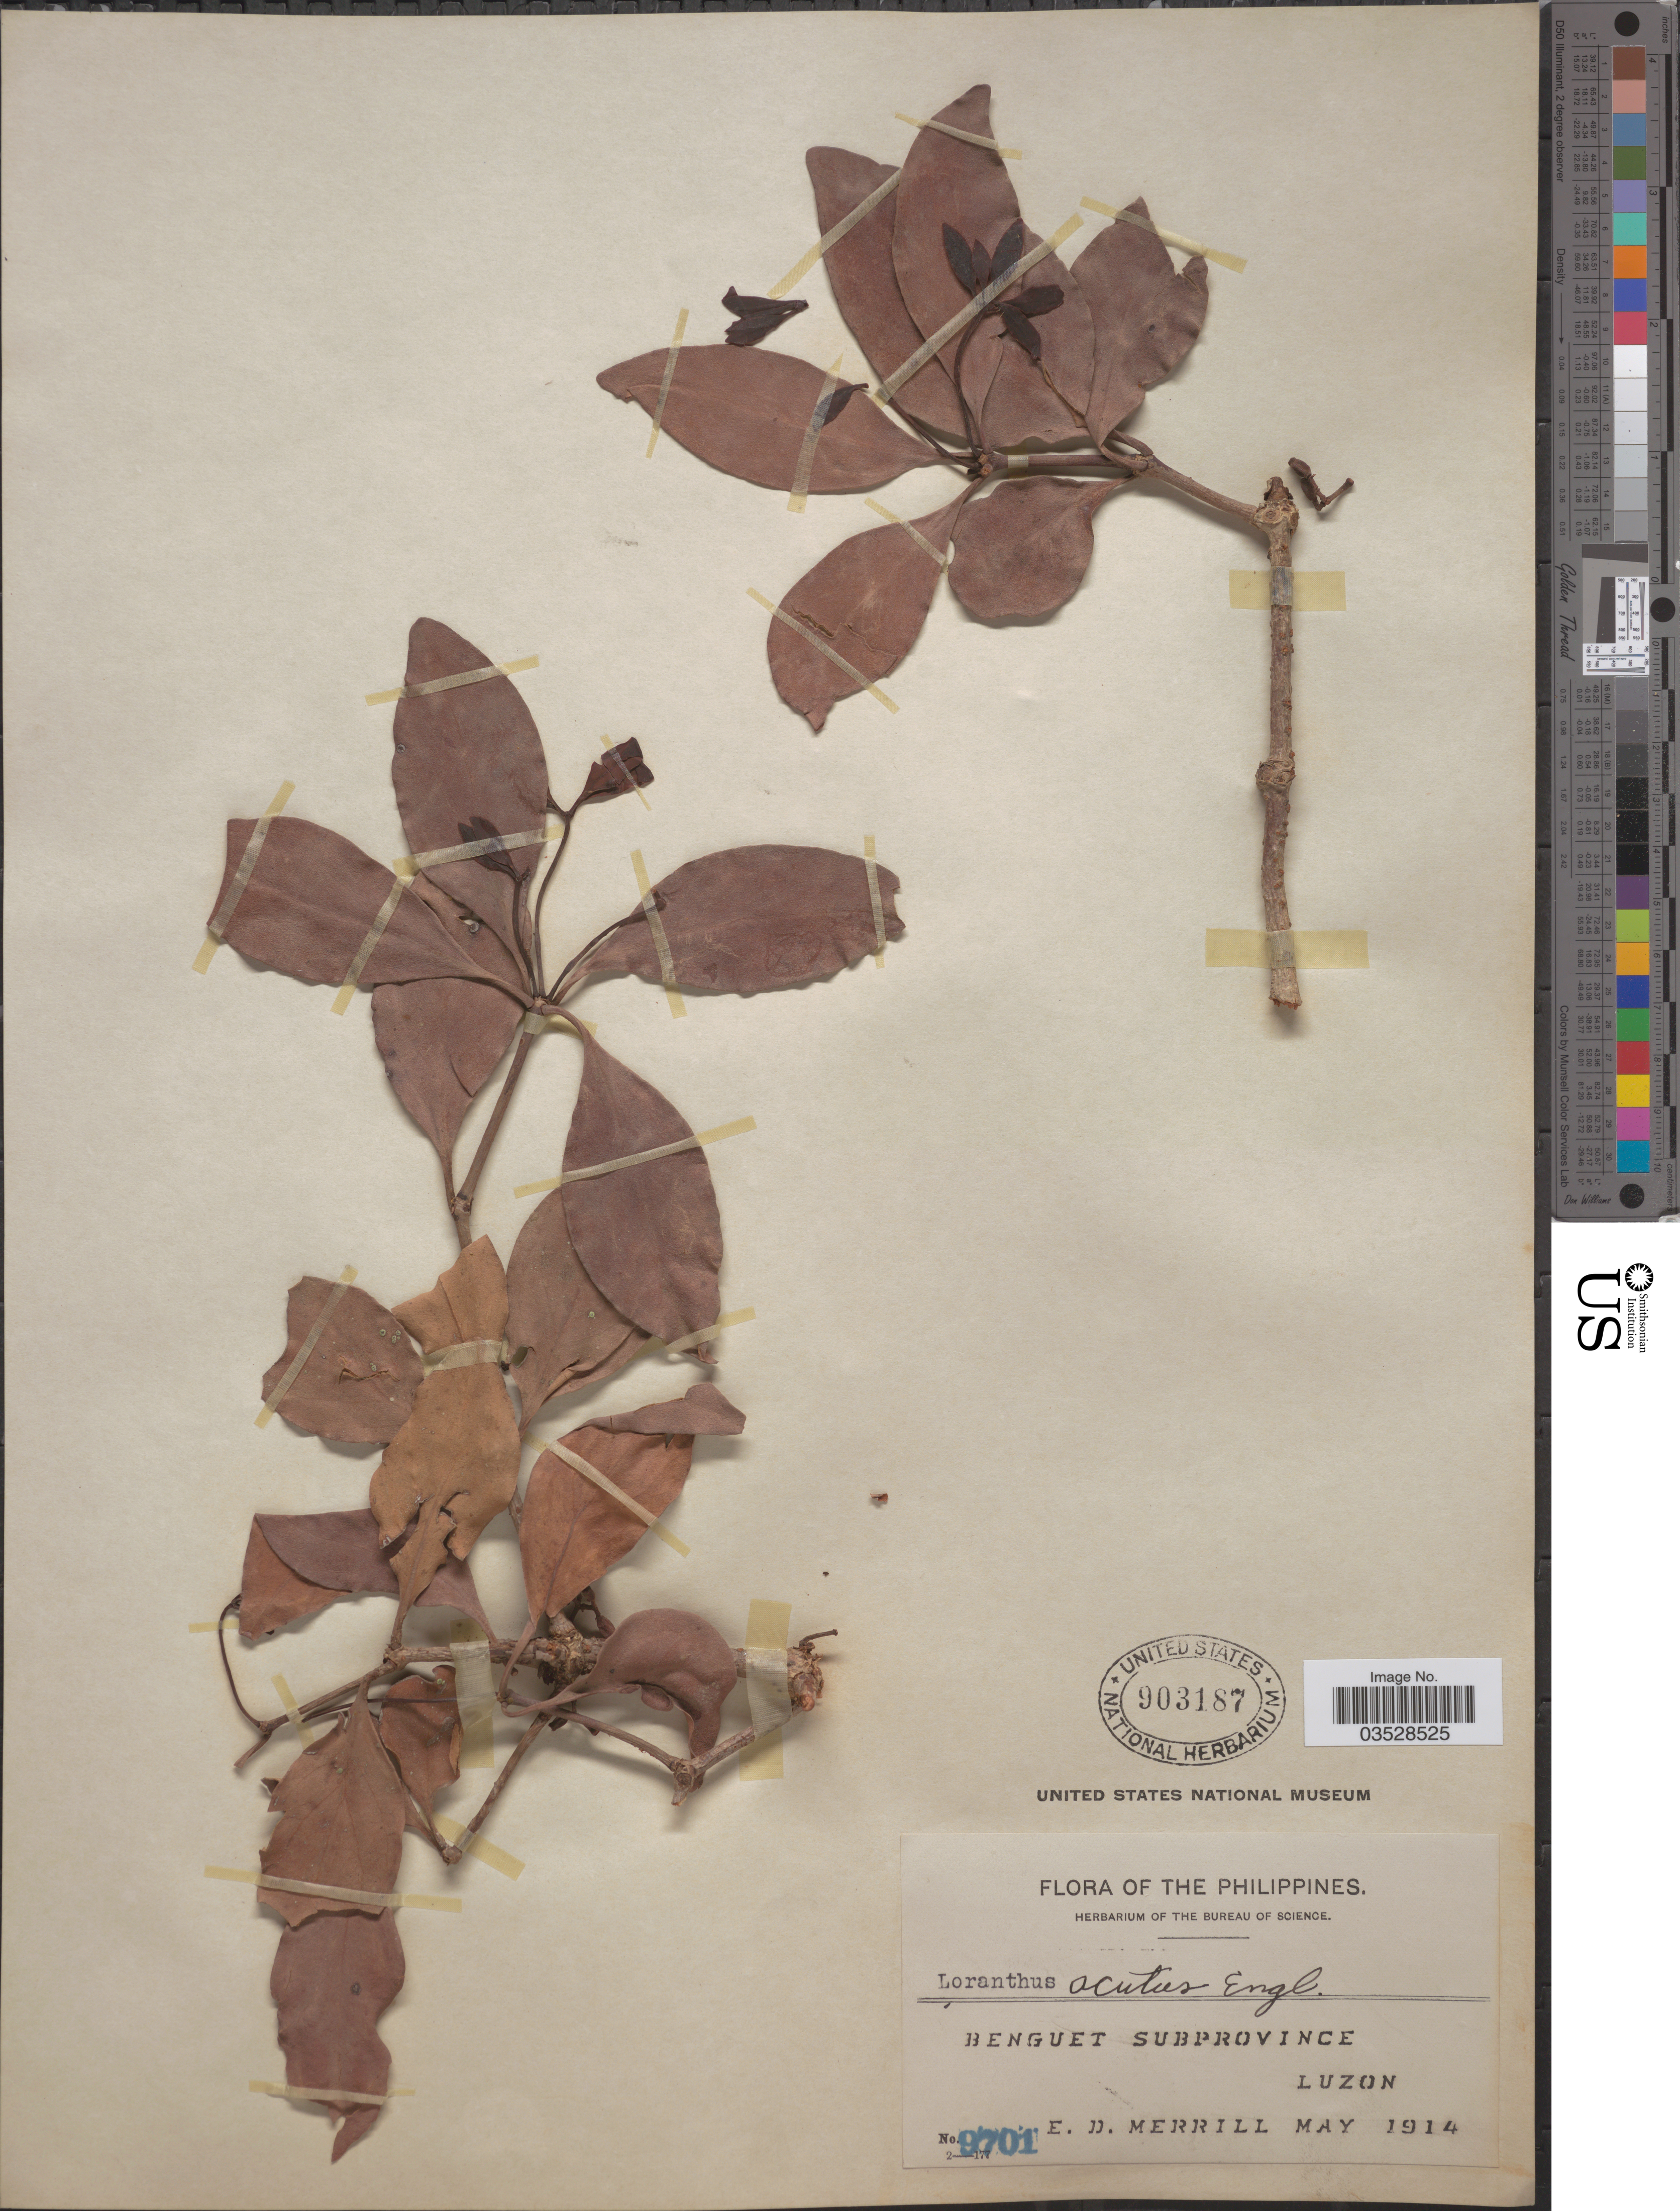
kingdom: Plantae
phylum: Tracheophyta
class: Magnoliopsida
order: Santalales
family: Loranthaceae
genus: Loranthus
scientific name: Loranthus acutus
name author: Engl.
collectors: E. D. Merrill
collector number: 9701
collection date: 1914-05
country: Philippines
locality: Benguet Subprovince. Luzon.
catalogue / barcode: US 903187